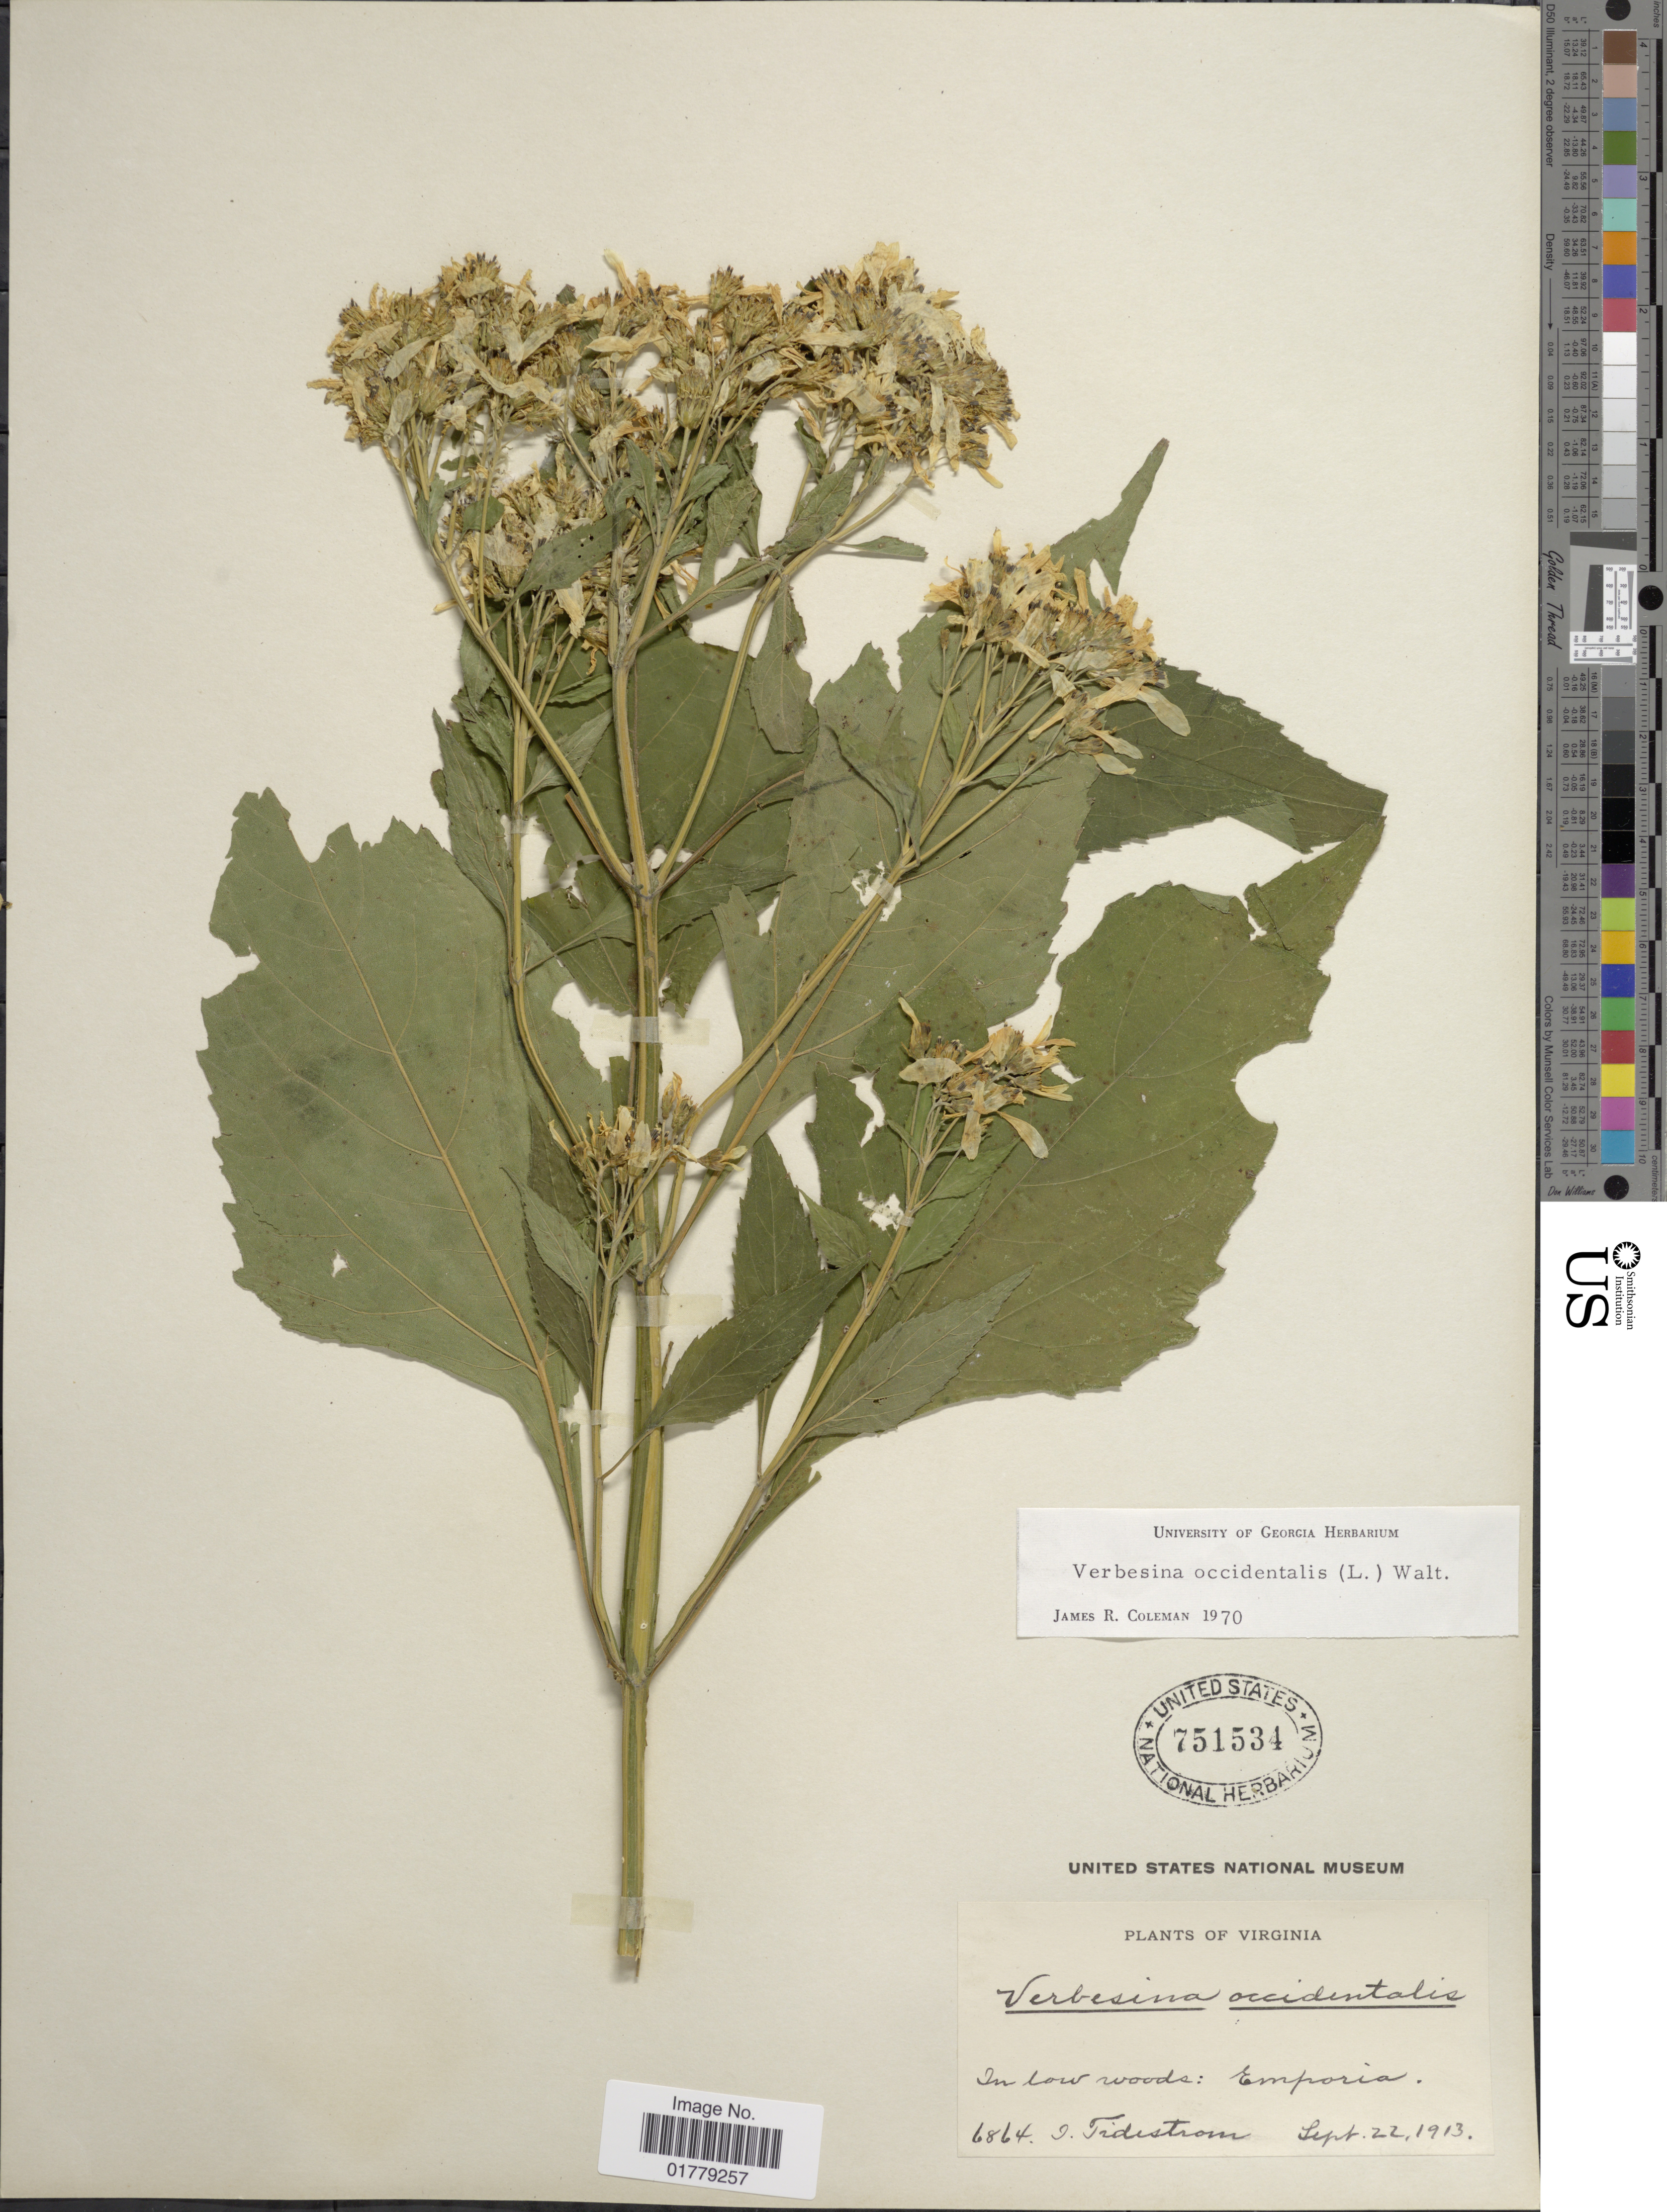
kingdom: Plantae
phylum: Tracheophyta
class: Magnoliopsida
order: Asterales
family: Asteraceae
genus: Verbesina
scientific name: Verbesina occidentalis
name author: (L.) Walter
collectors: I. F. Tidestrom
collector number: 6864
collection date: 1913-09-22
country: United States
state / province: Virginia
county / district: City of Emporia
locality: Virginia. In low woods: Emporia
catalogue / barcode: US 751534